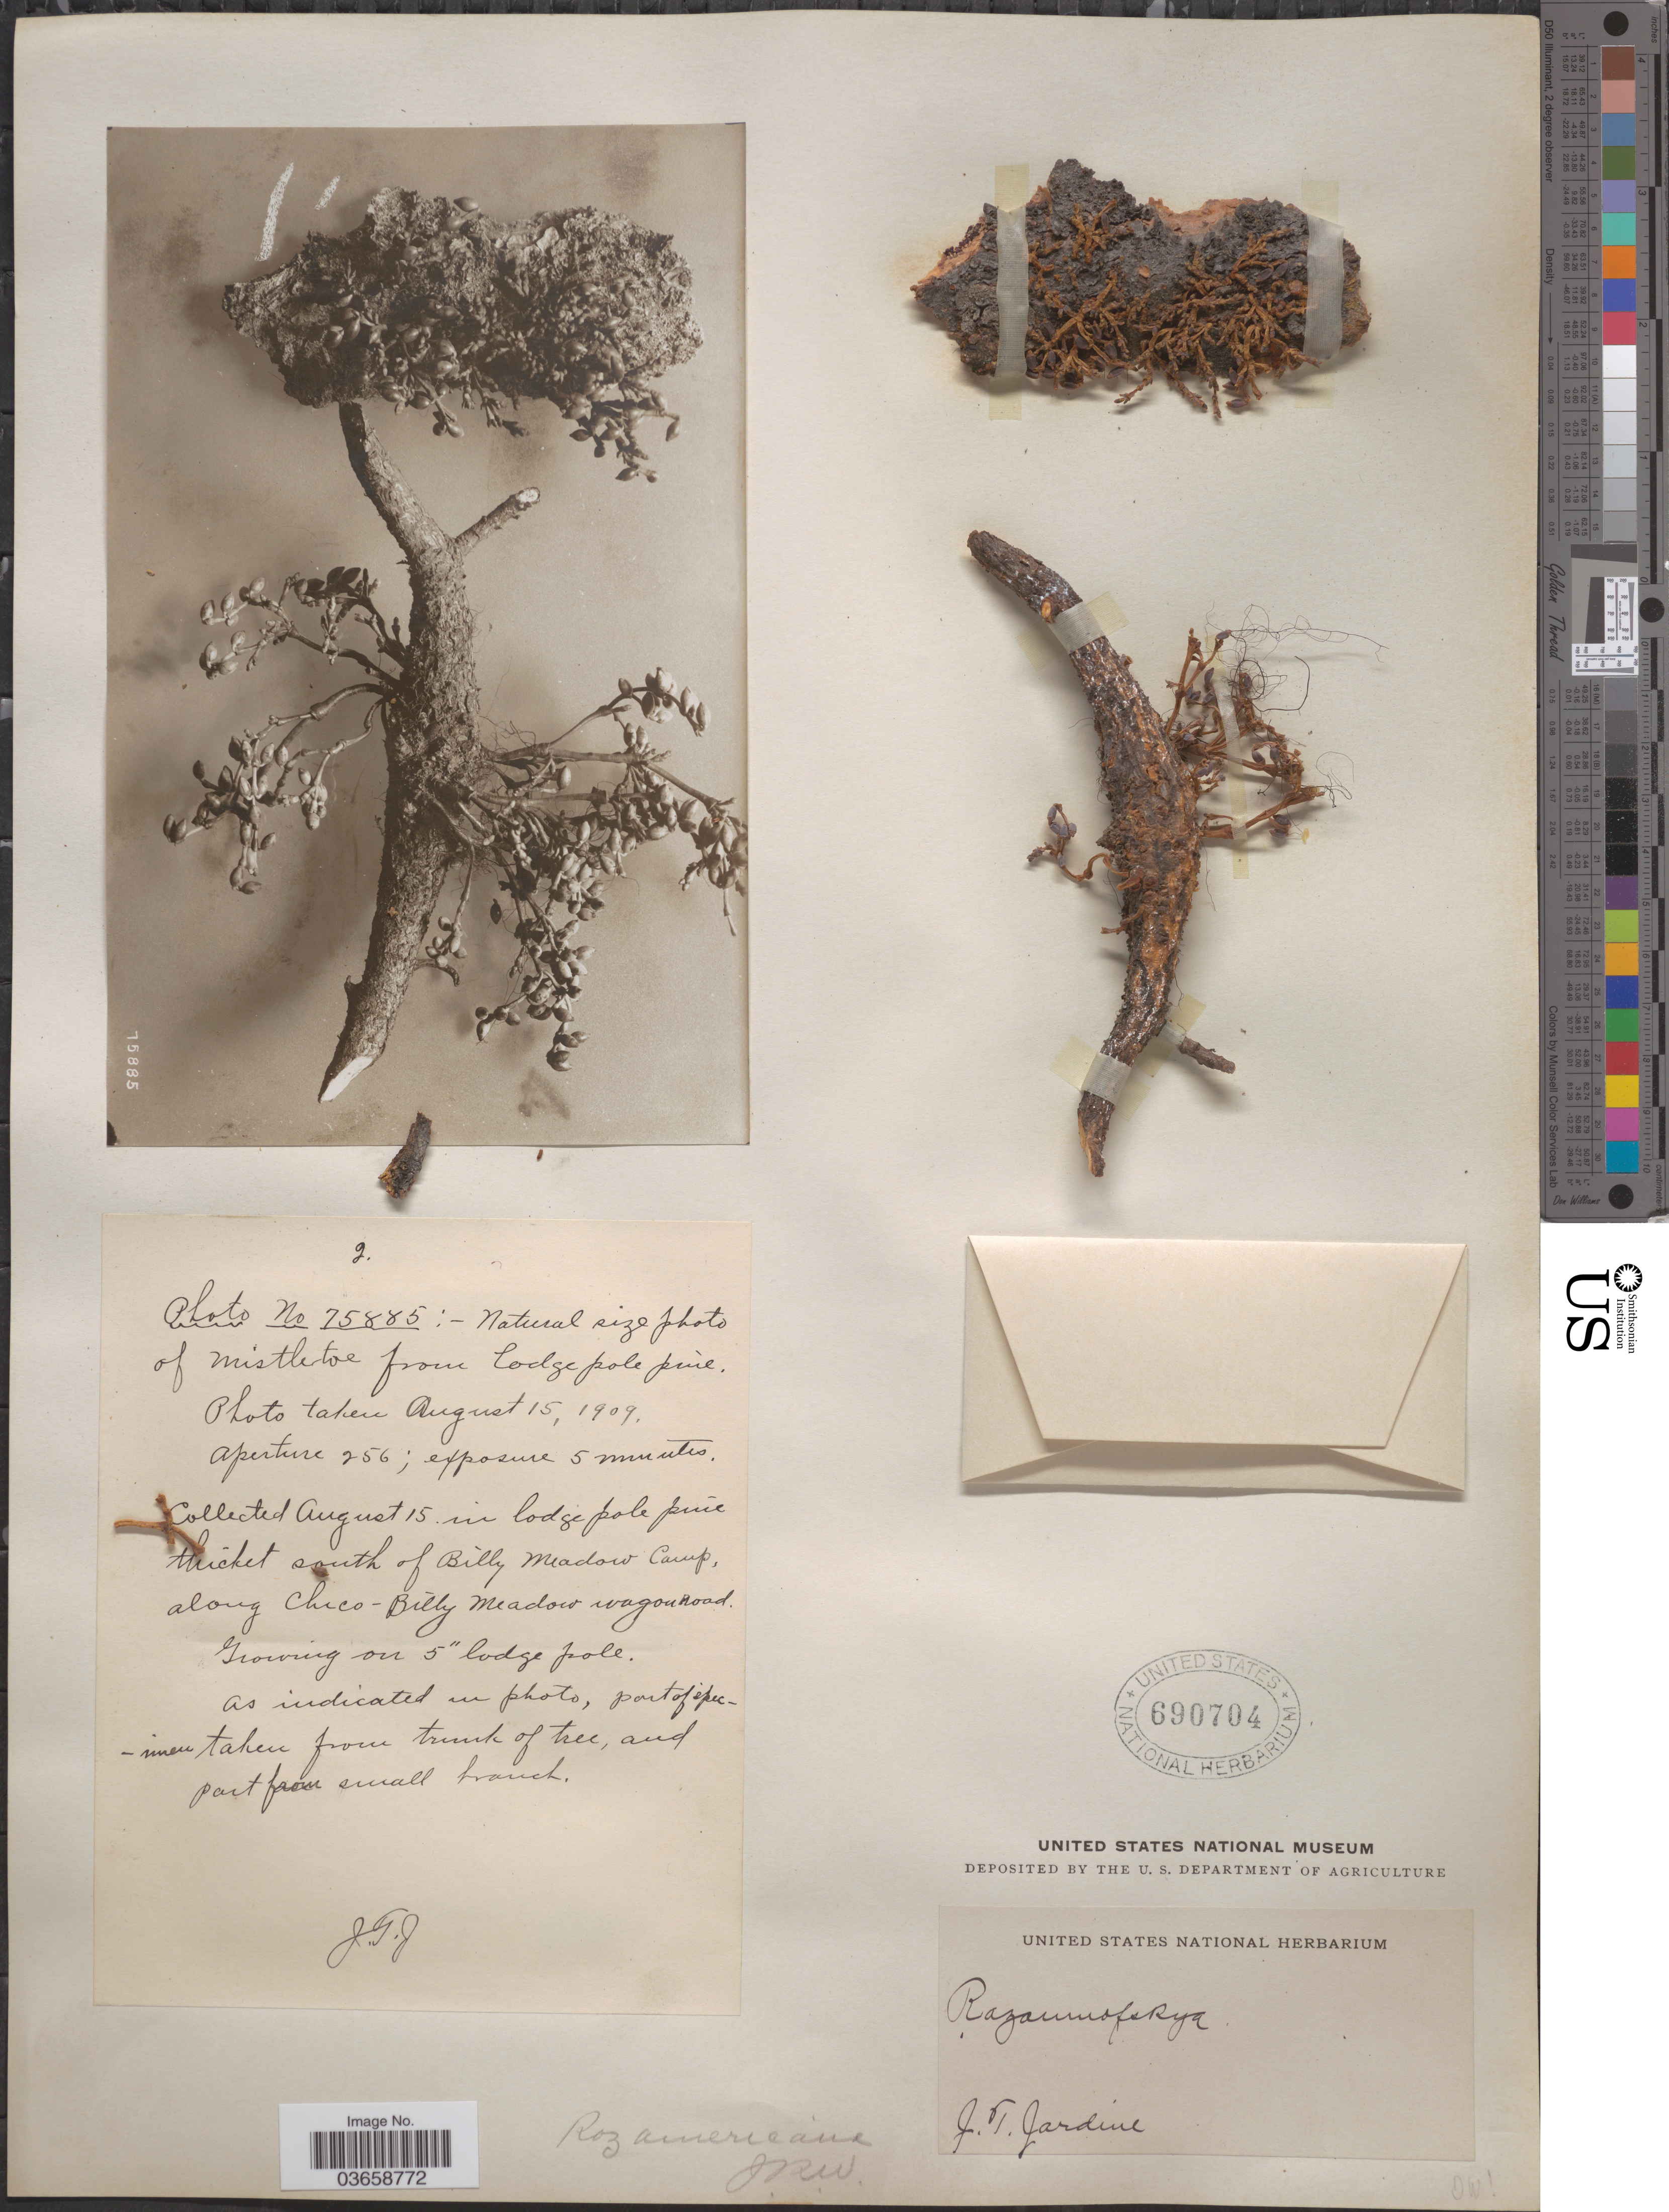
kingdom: Plantae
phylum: Tracheophyta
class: Magnoliopsida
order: Santalales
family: Viscaceae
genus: Arceuthobium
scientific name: Arceuthobium americanum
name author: Nutt. ex A. Gray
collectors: J. T. Jardine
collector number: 2?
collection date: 1909-08-15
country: United States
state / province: Oregon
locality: South of Billy Meadow Camp, along Chico-Billy Meadow wagon road.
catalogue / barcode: US 690704